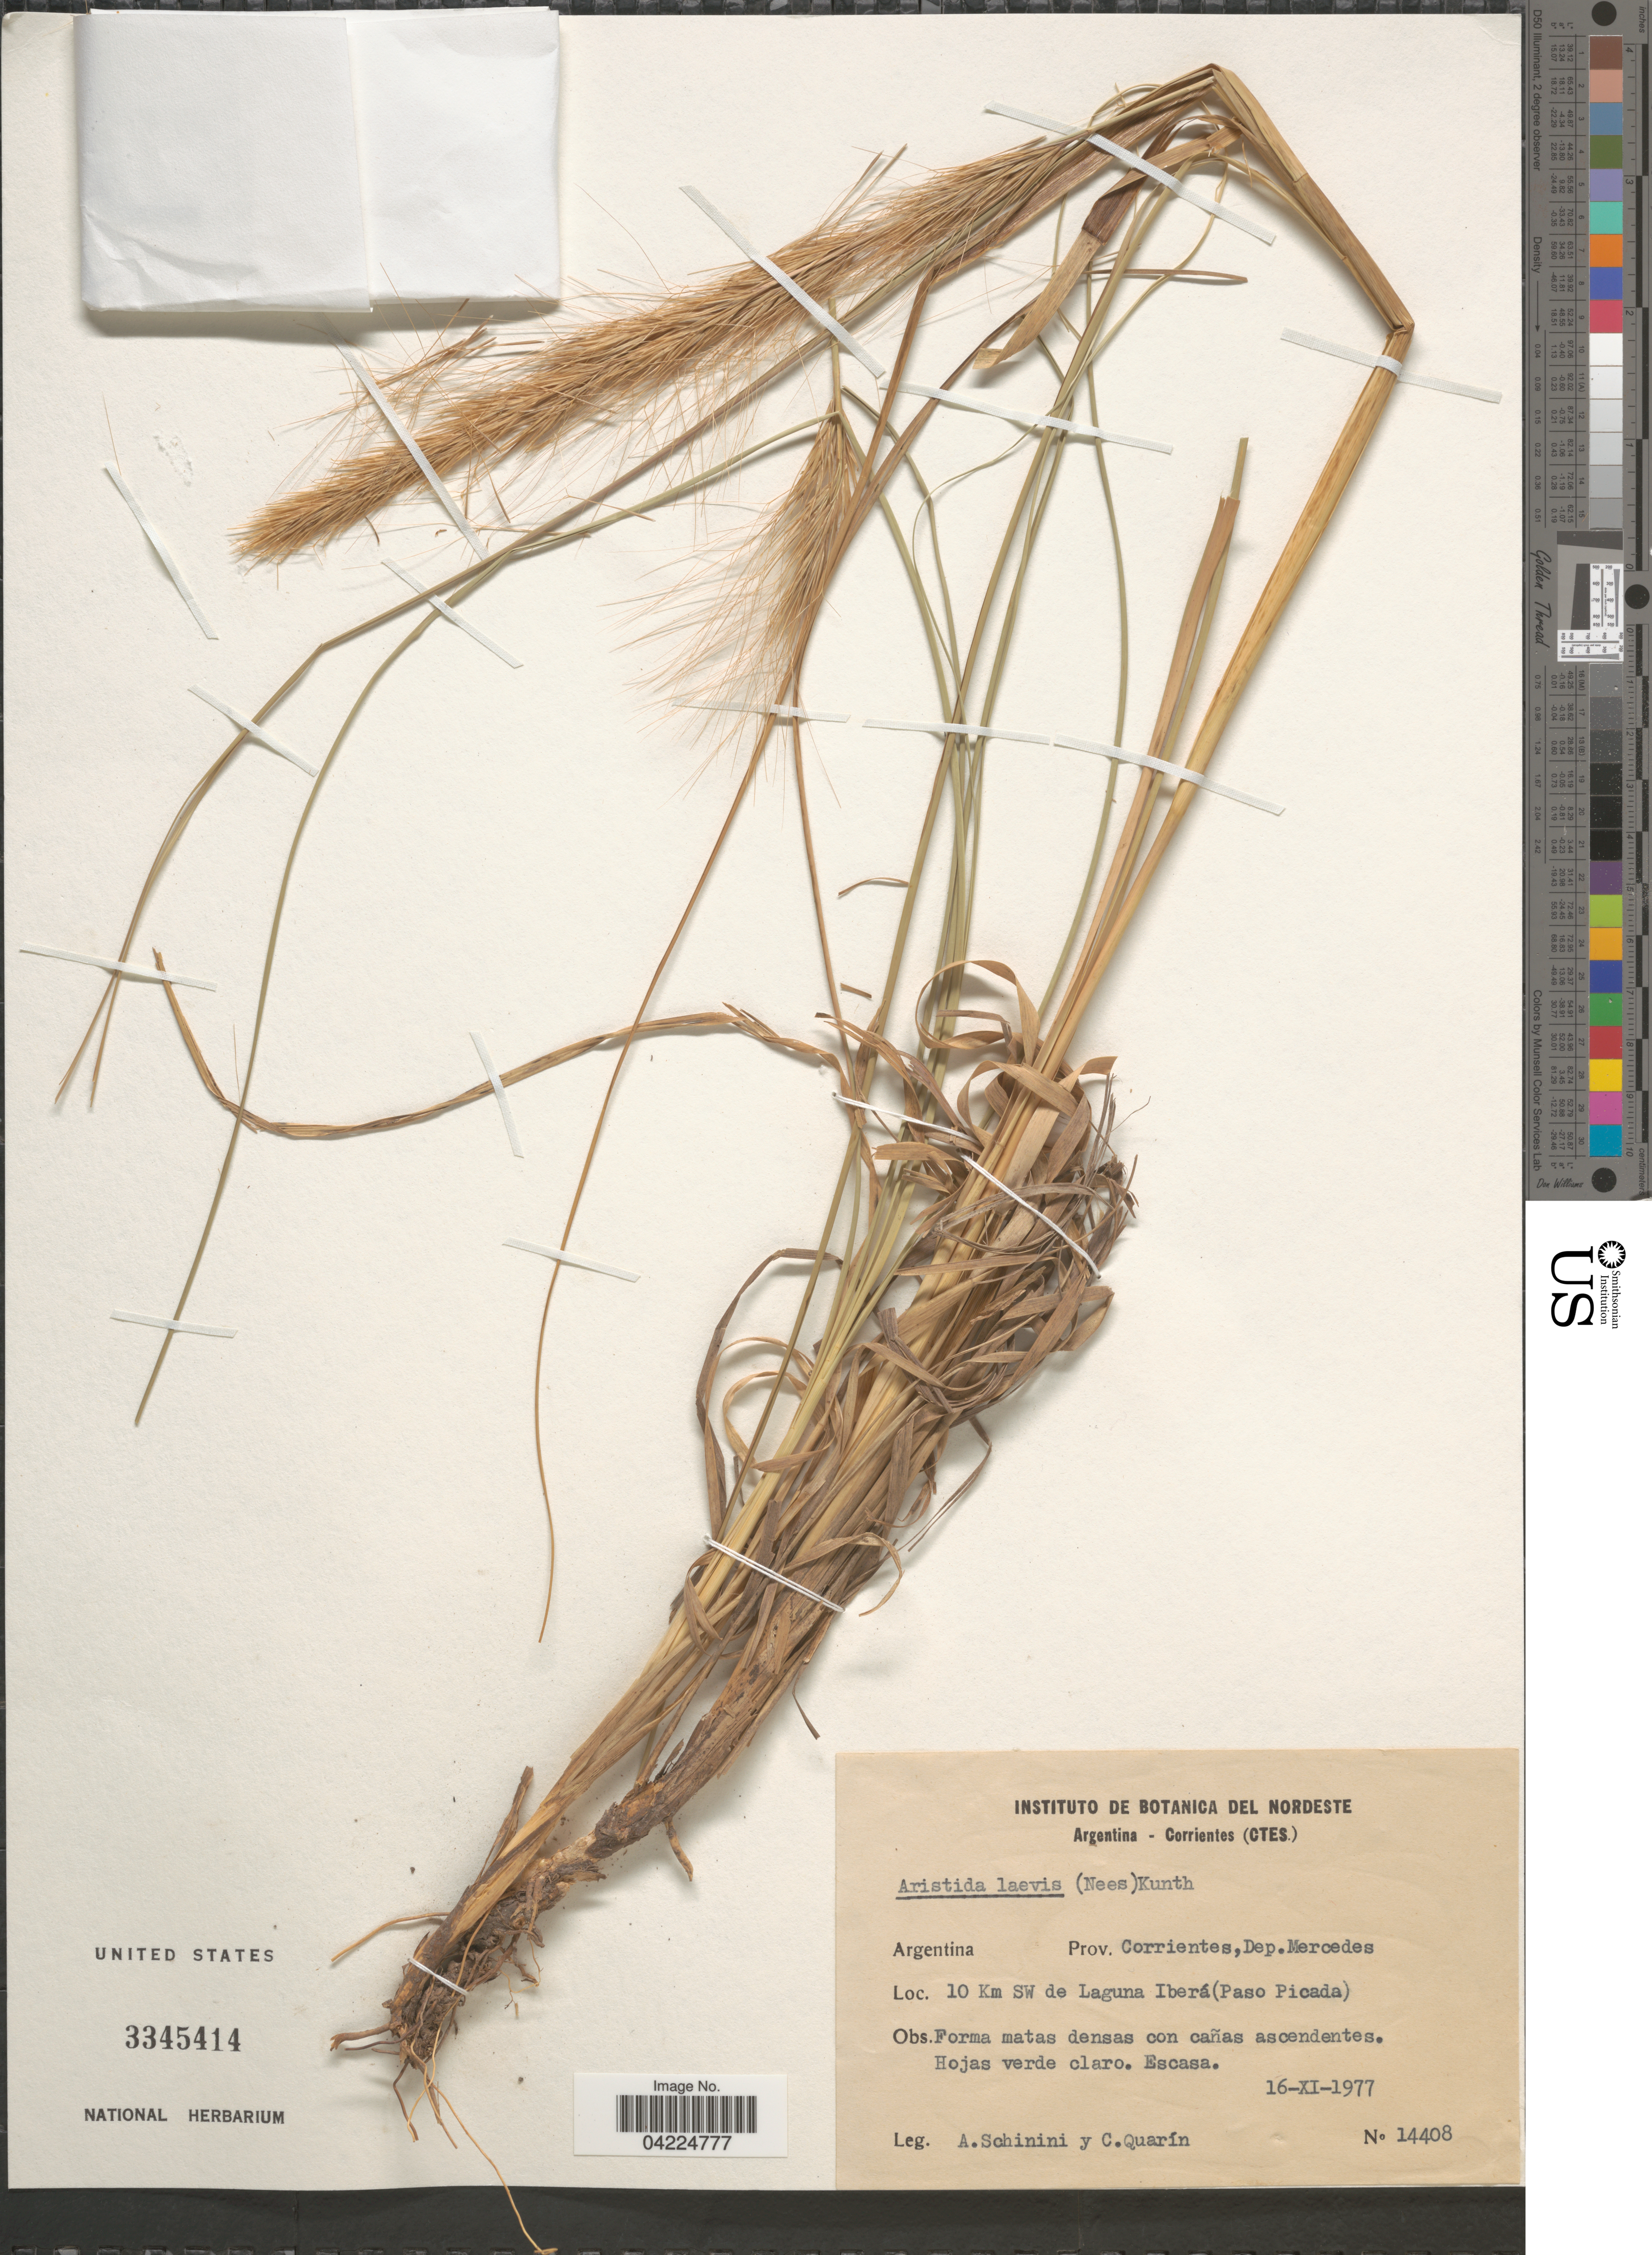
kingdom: Plantae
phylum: Tracheophyta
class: Liliopsida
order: Poales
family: Poaceae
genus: Aristida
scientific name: Aristida laevis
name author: Kunth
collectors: A. Schinini & C. Quarín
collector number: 14408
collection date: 1977-11-16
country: Argentina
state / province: Corrientes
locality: Dep. Mercedes. 10 Km SW de Laguna Iberá (Paso Picada).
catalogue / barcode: US 3345414